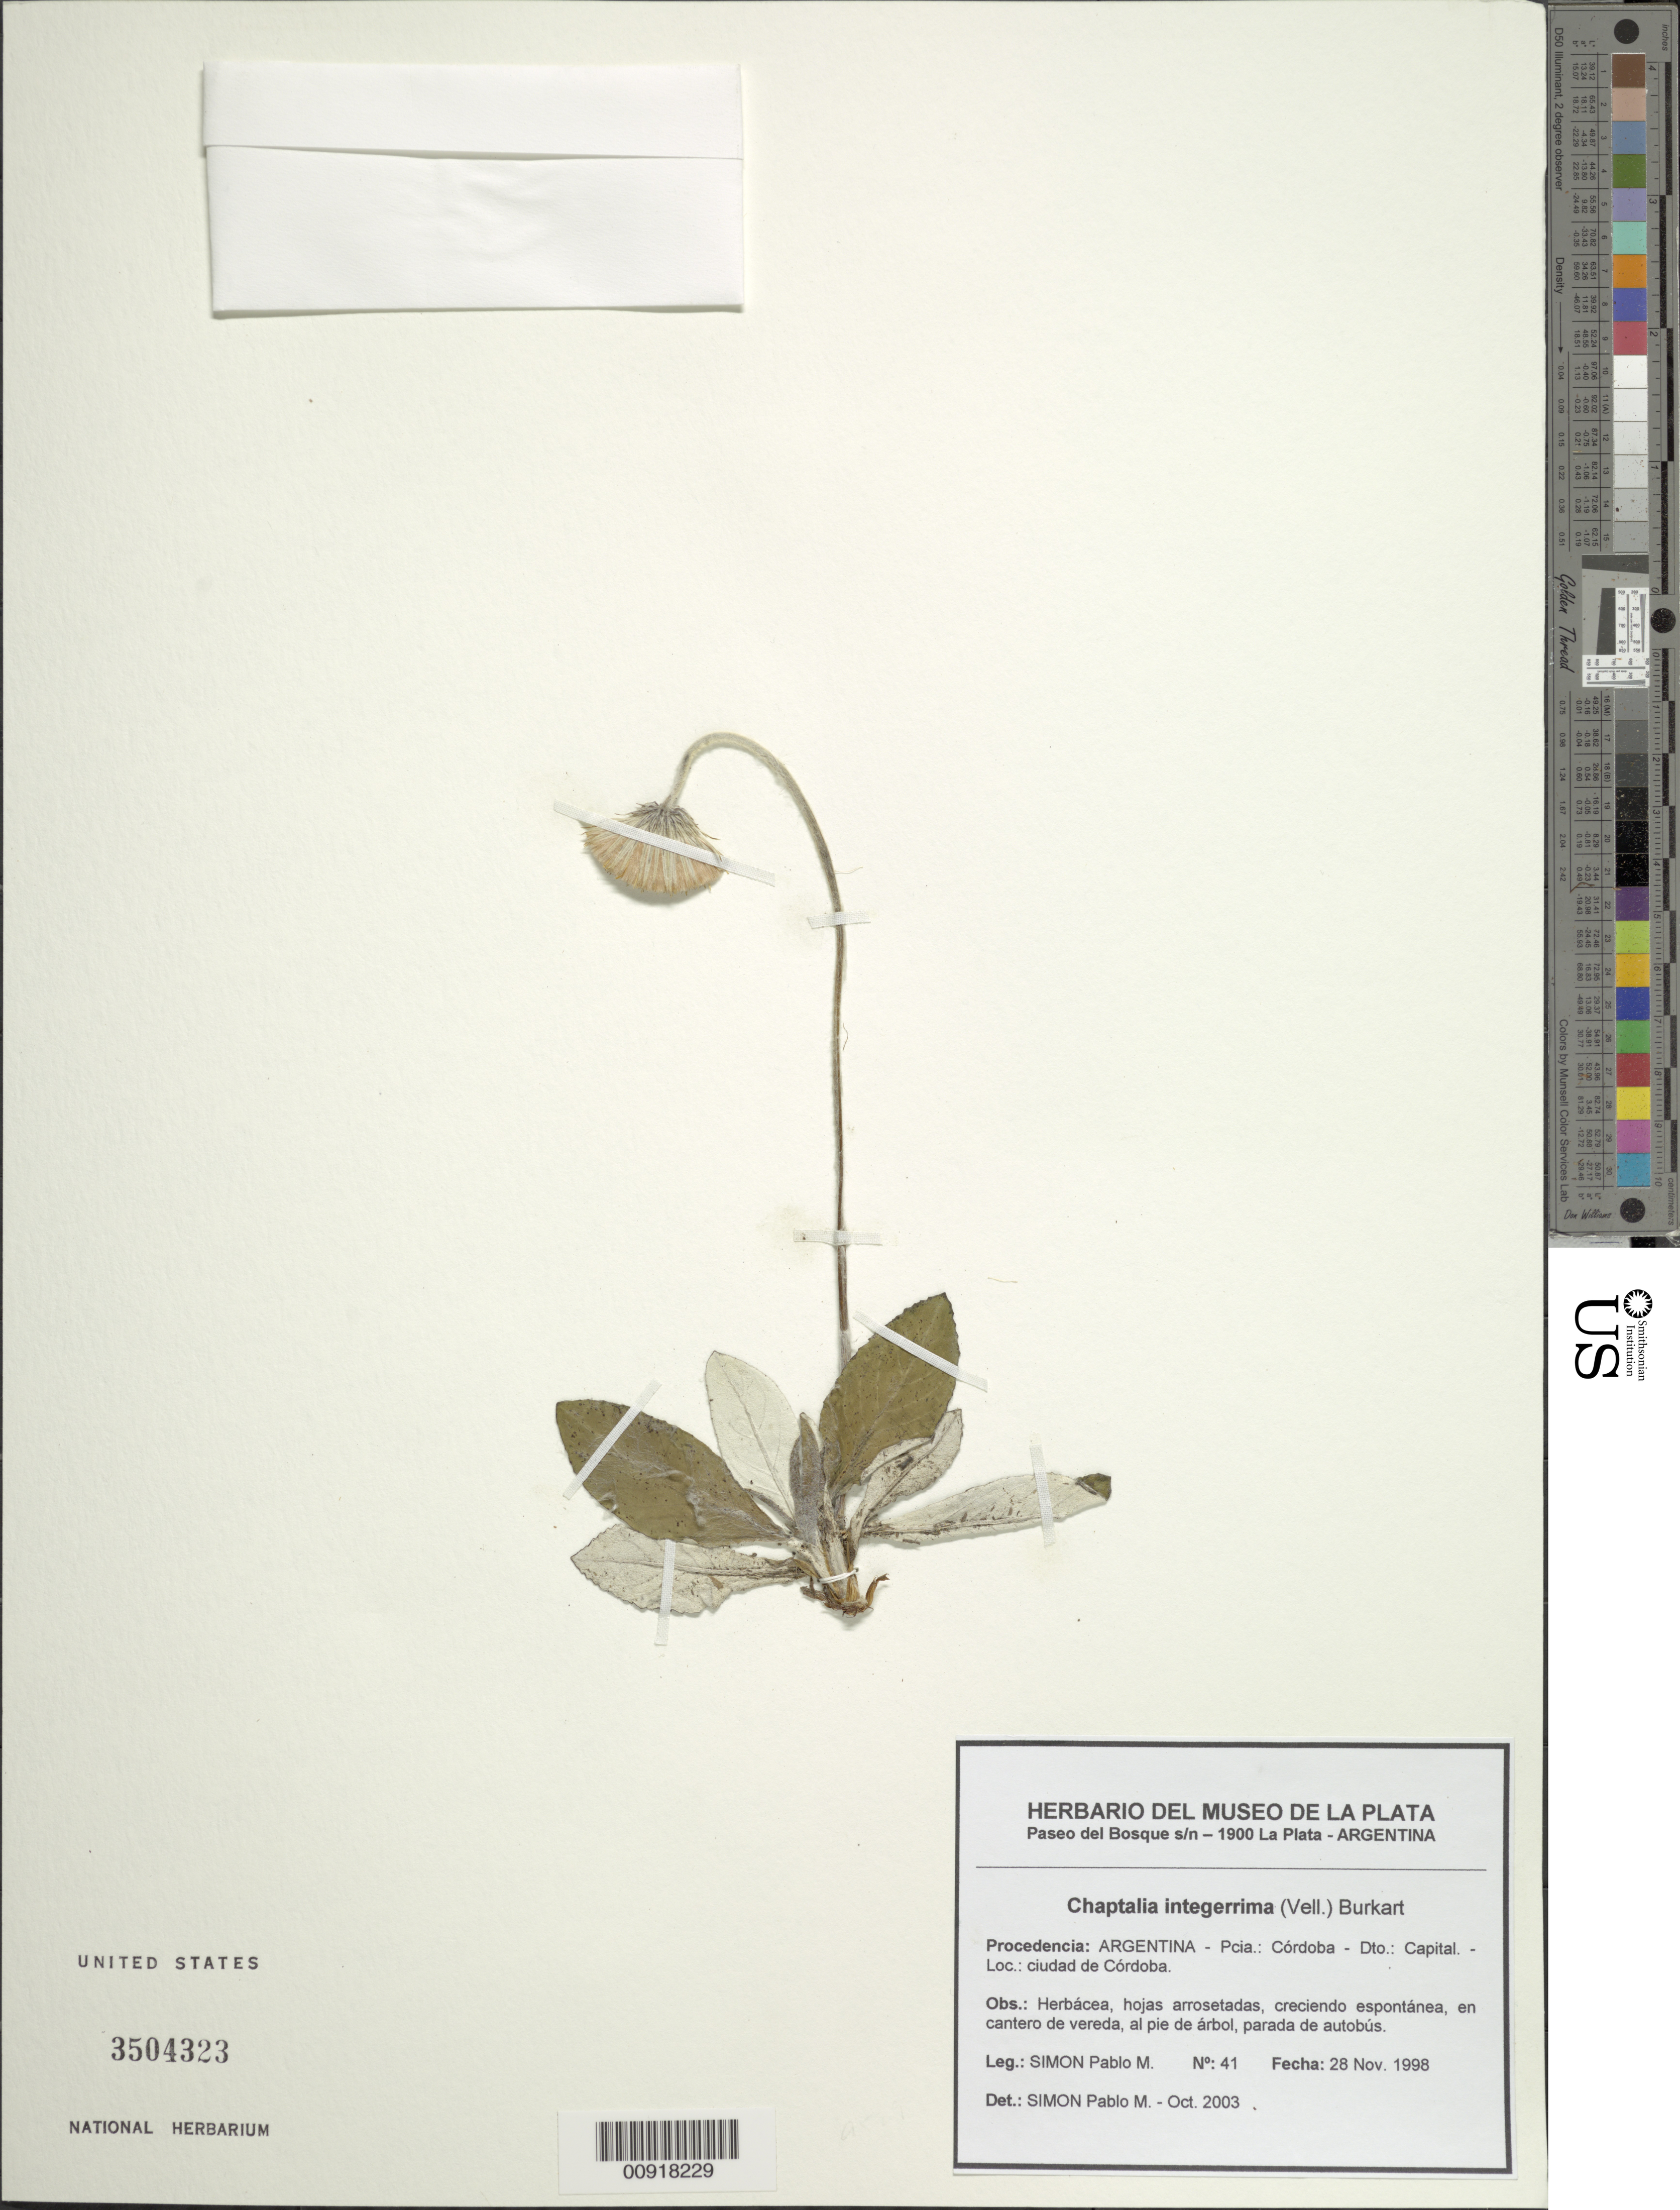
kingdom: Plantae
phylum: Tracheophyta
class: Magnoliopsida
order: Asterales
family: Asteraceae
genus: Chaptalia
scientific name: Chaptalia integerrima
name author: (Vell.) Burkart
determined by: Simón, P. M.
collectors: P. M. Simón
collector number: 41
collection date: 1998-11-28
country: Argentina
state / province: Córdoba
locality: Dto. Capital, Ciudad de Córdoba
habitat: Creciendo espontánea, en cantero de vereda, al pie de árbol, parada de autobús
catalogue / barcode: US 3504323